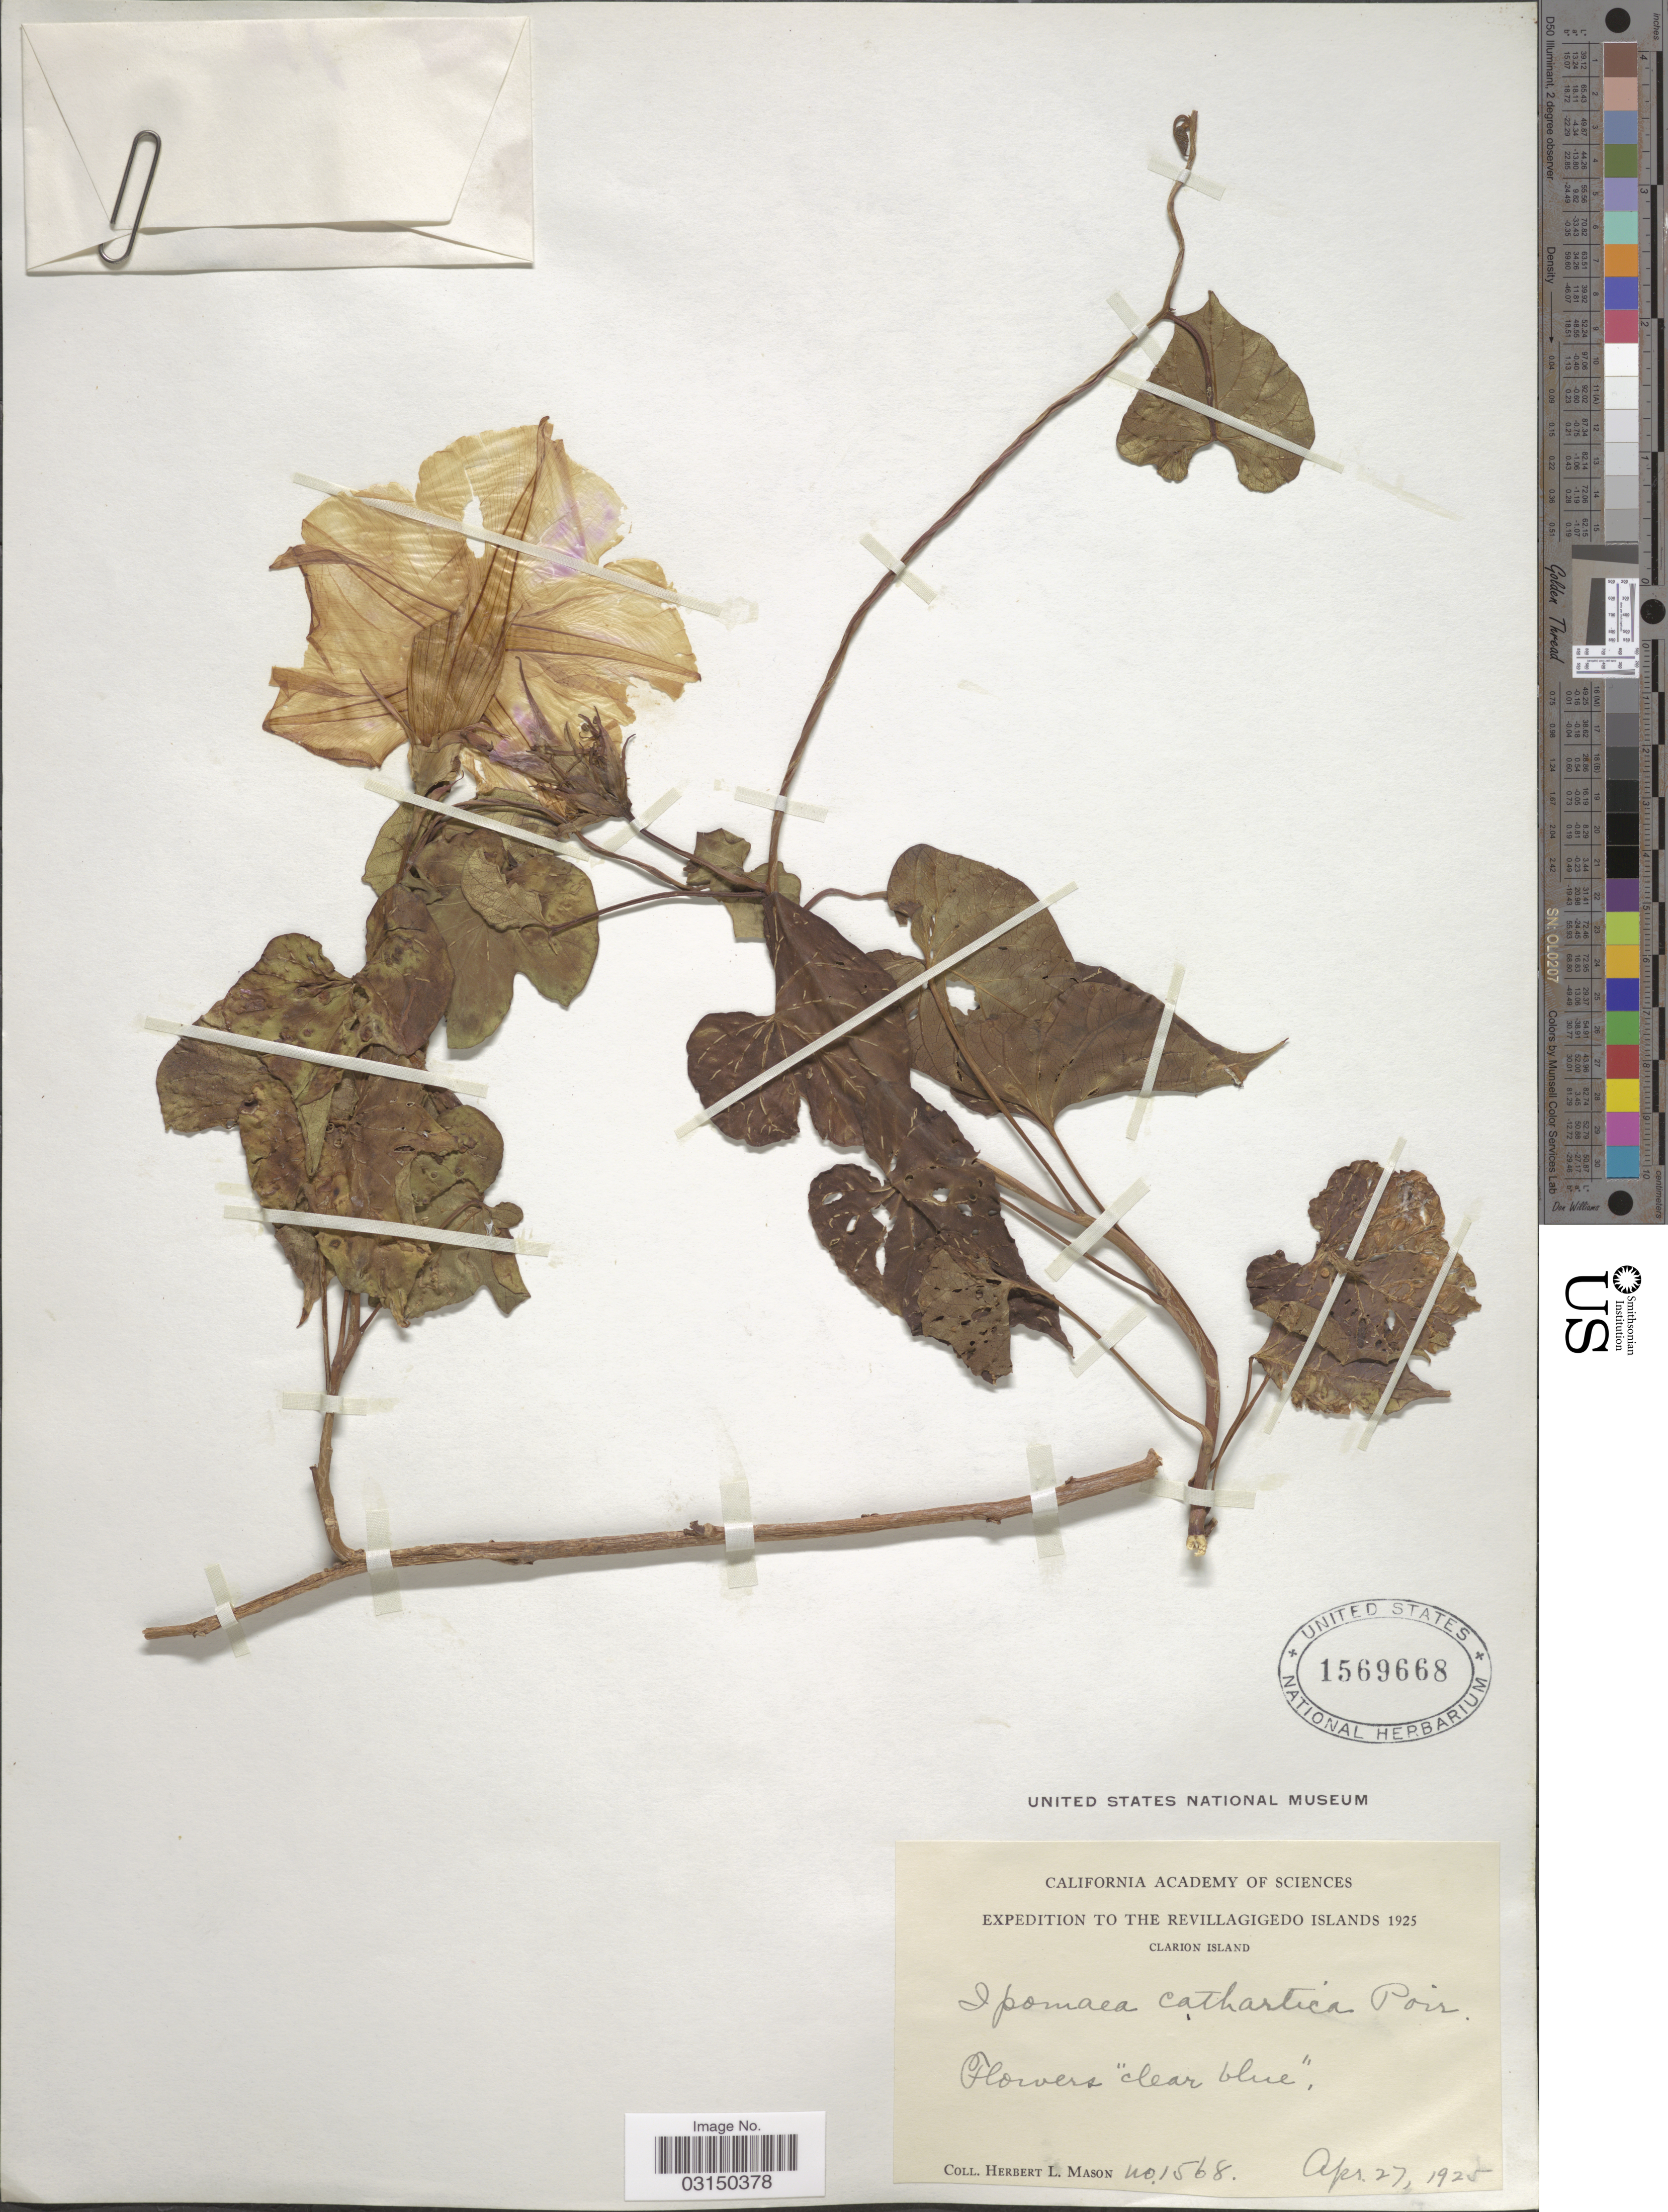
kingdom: Plantae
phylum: Tracheophyta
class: Magnoliopsida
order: Solanales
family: Convolvulaceae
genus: Ipomoea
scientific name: Ipomoea indica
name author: (Burm.) Merr.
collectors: H. L. Mason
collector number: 1568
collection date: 1925-04-27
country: Mexico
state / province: Colima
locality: Revillagigedo Islands. Clarion Island.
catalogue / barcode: US 1569668